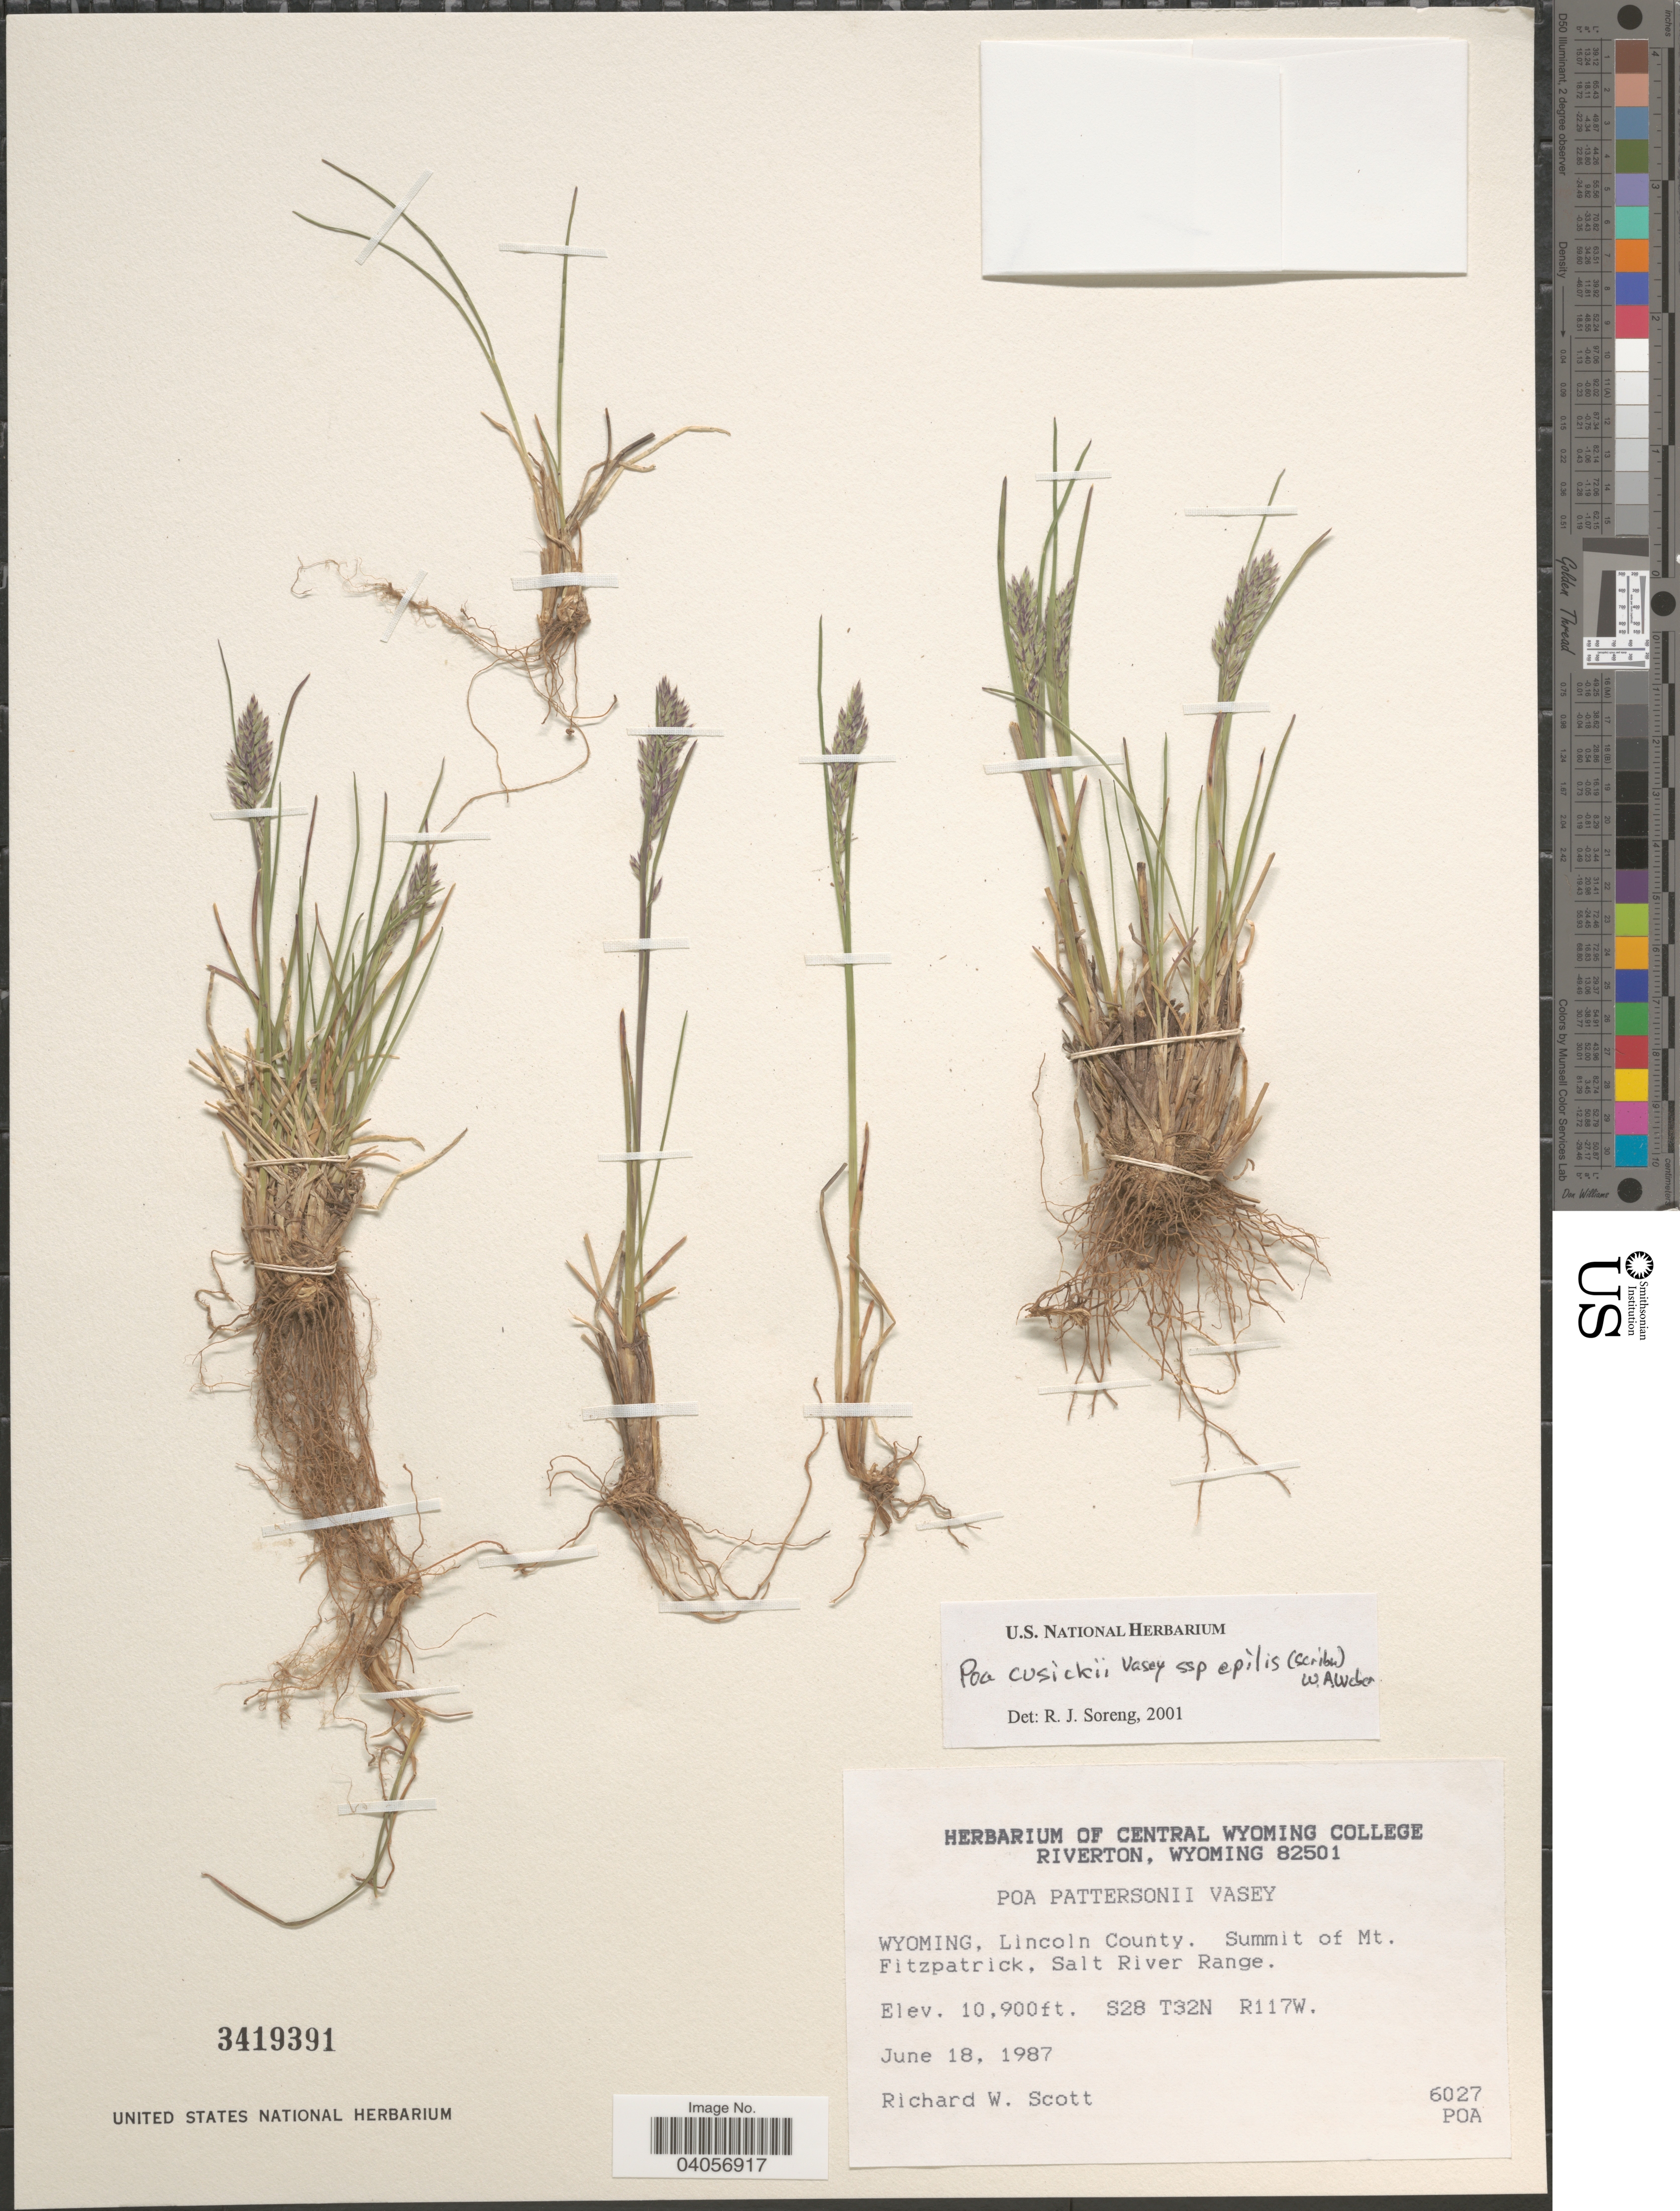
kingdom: Plantae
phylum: Tracheophyta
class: Liliopsida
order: Poales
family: Poaceae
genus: Poa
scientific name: Poa cusickii subsp. epilis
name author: (Scribn.) W.A. Weber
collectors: R. W. Scott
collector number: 6027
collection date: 1987-06-18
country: United States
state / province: Wyoming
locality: Lincoln County. Summit of Mt. Fitzpatrick. Salt River Range. S28 T32N R117W.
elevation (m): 3322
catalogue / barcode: US 3419391